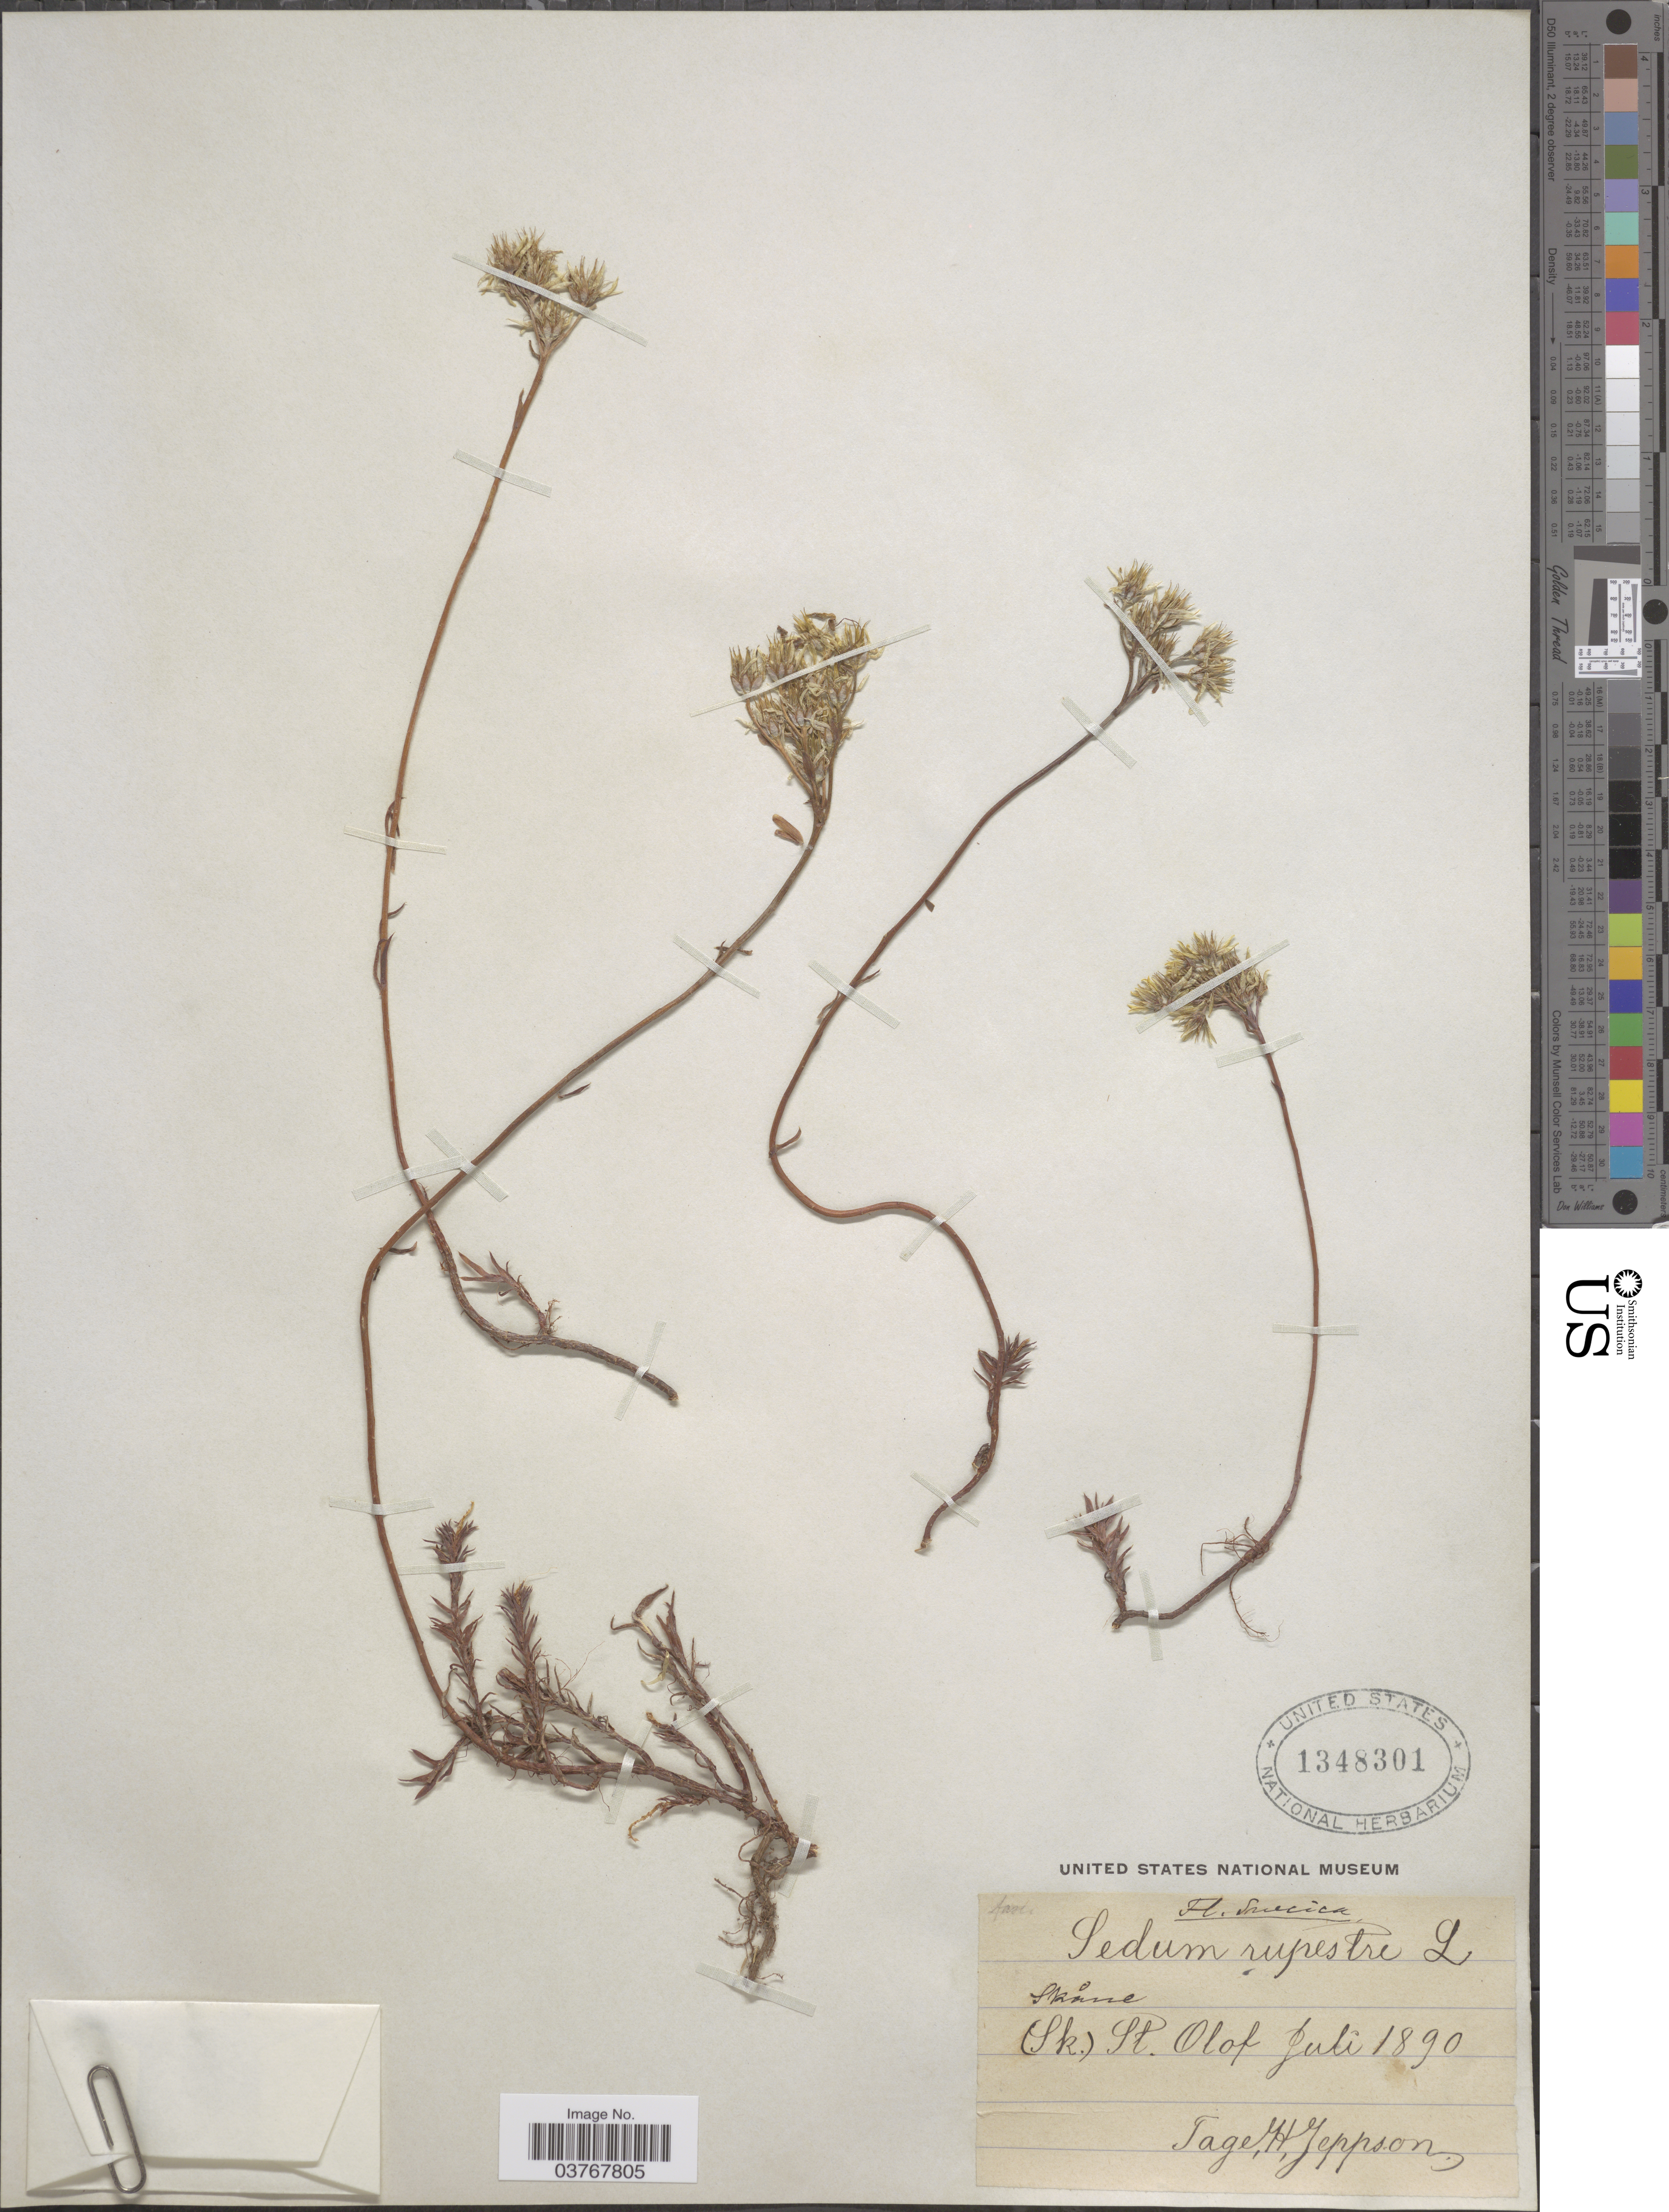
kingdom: Plantae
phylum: Tracheophyta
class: Magnoliopsida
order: Saxifragales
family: Crassulaceae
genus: Petrosedum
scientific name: Petrosedum rupestre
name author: (L.) P.V. Heath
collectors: S. Jeppson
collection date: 1890-07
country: Sweden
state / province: Skåne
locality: Suecica. (Sk.) St. Olof.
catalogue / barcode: US 1348301